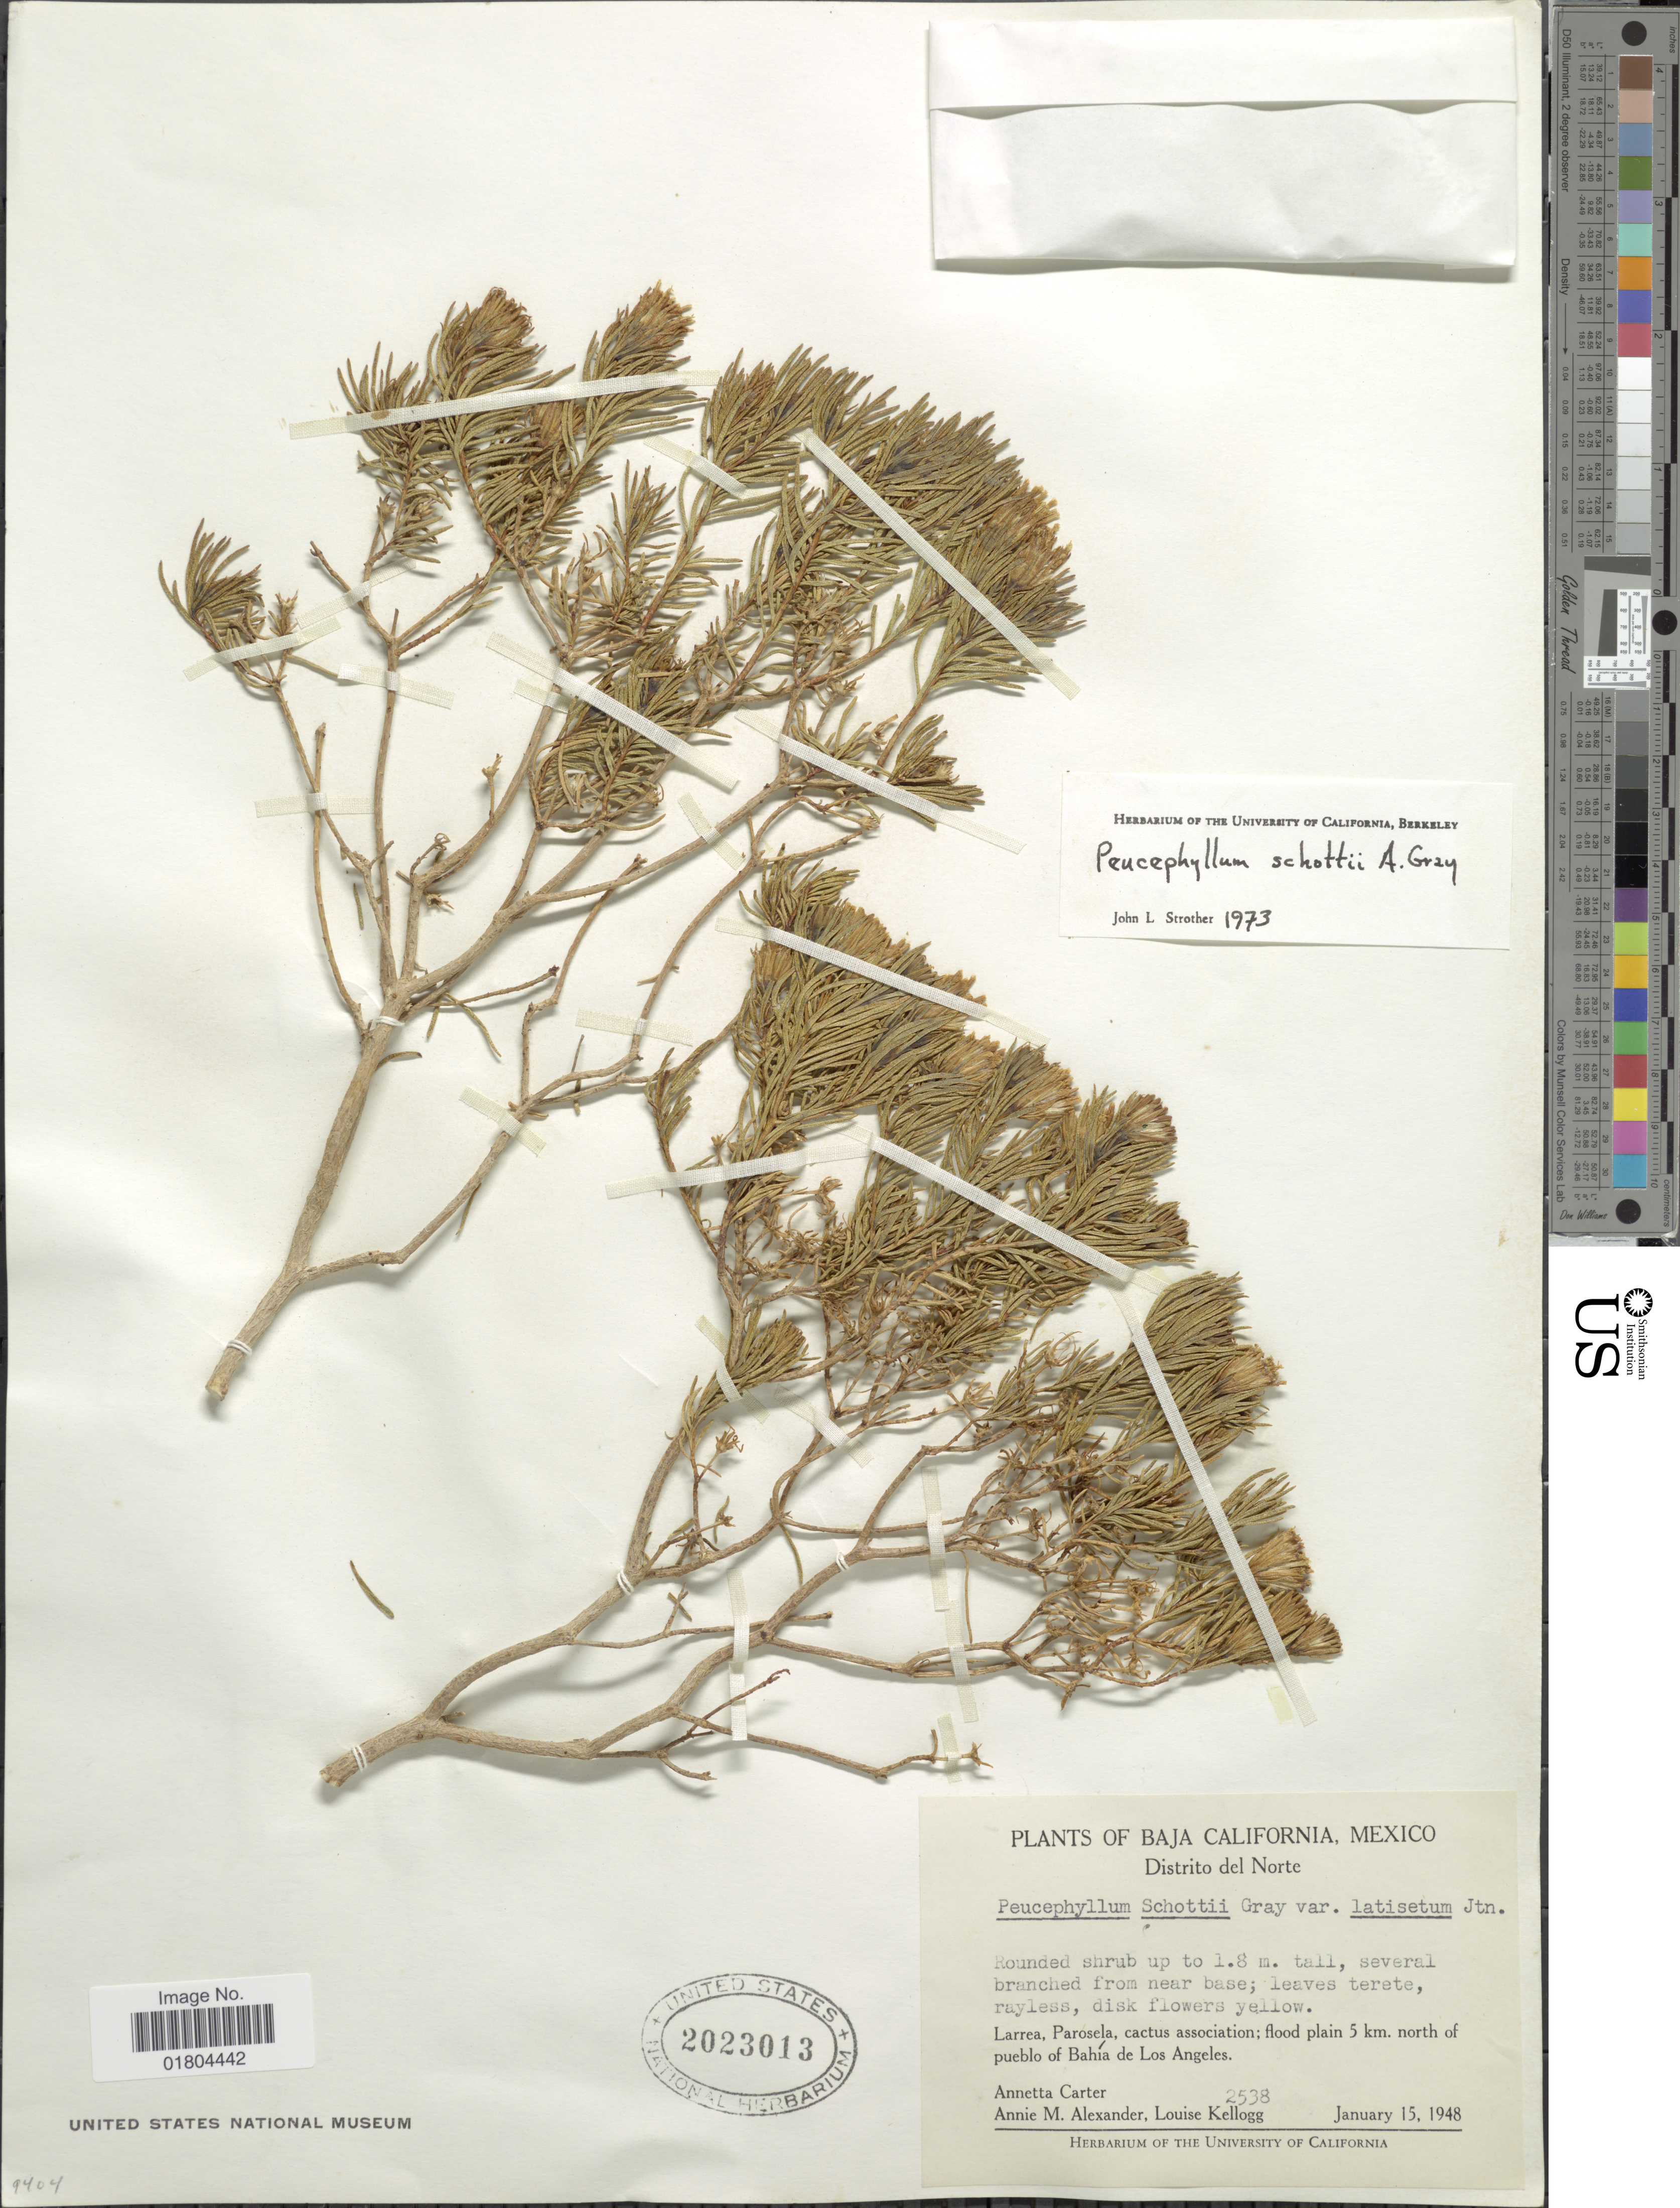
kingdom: Plantae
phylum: Tracheophyta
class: Magnoliopsida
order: Asterales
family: Asteraceae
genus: Peucephyllum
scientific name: Peucephyllum schottii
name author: A. Gray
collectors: A. Carter, A. M. Alexander & L. Kellogg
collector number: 2538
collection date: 1948-01-15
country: Mexico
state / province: Baja California Sur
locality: Distrito del Norte, flood plain 5 km north of pueblo of Bahía de Los Angeles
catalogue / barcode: US 2023013